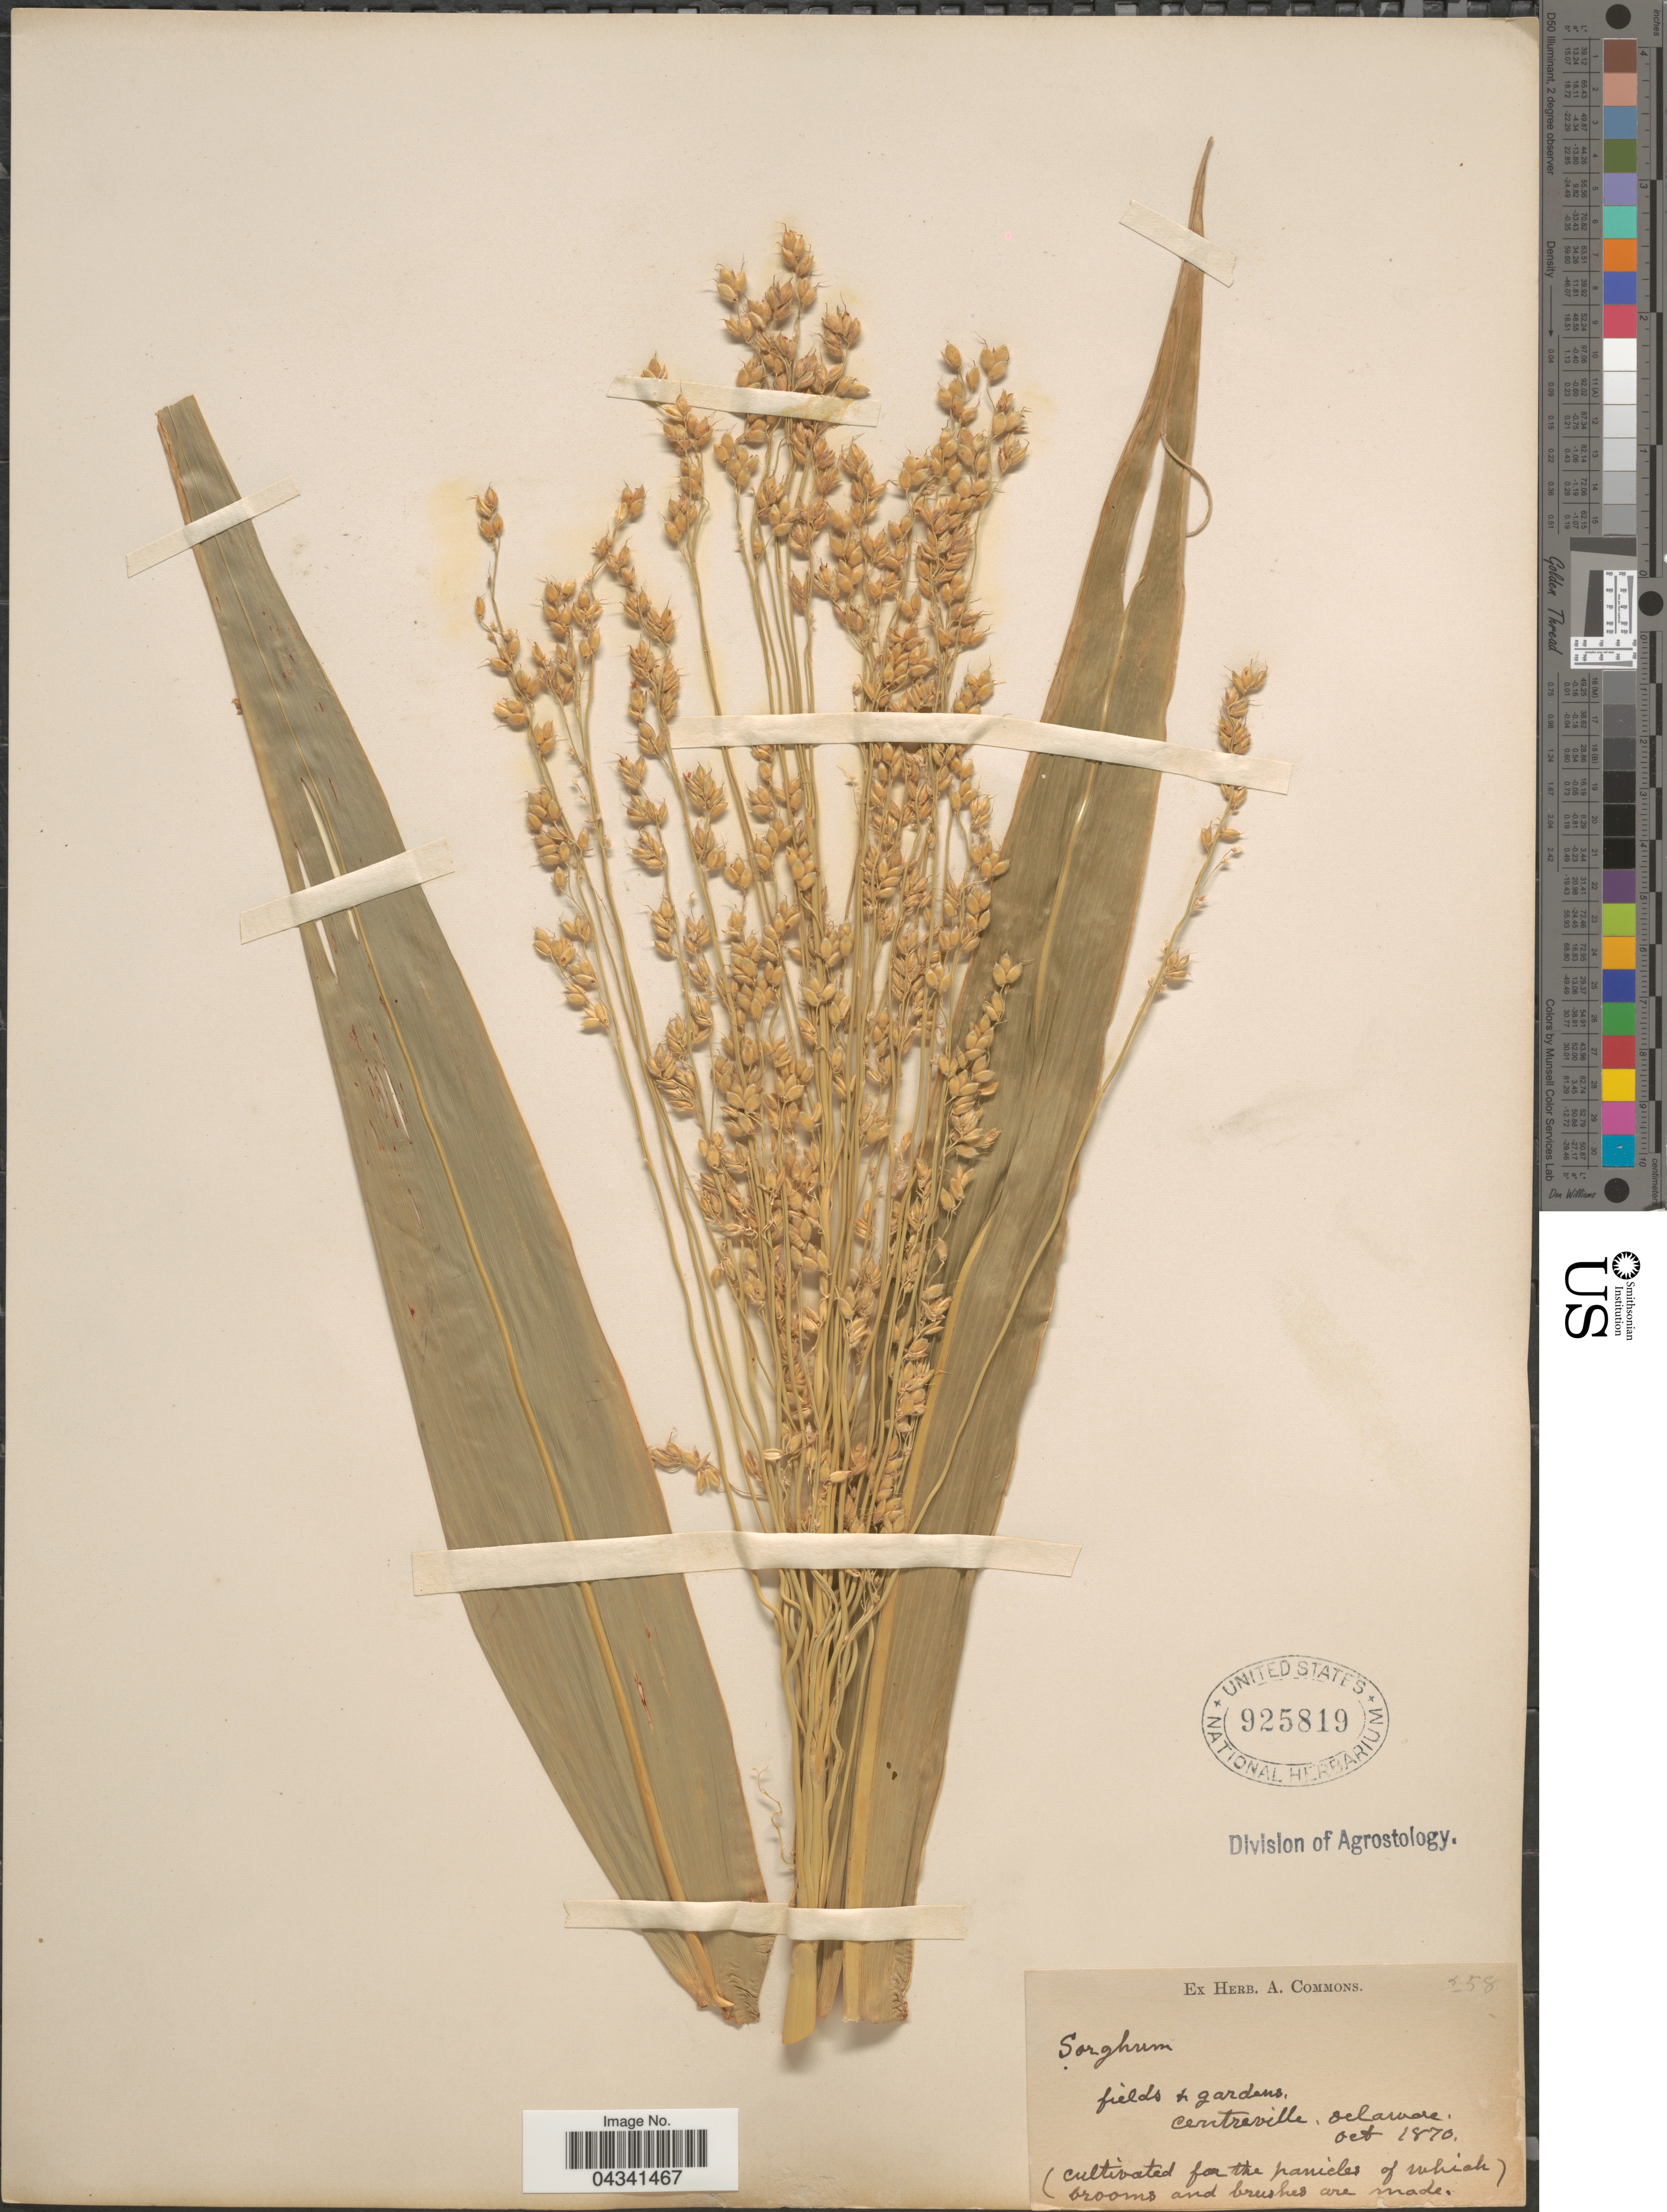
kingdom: Plantae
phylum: Tracheophyta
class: Liliopsida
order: Poales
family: Poaceae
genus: Sorghum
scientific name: Sorghum bicolor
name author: (L.) Moench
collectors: ex herb. A. Commons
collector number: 258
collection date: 1870-10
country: United States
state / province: Delaware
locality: Fields & gardens. Centreville.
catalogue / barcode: US 925819